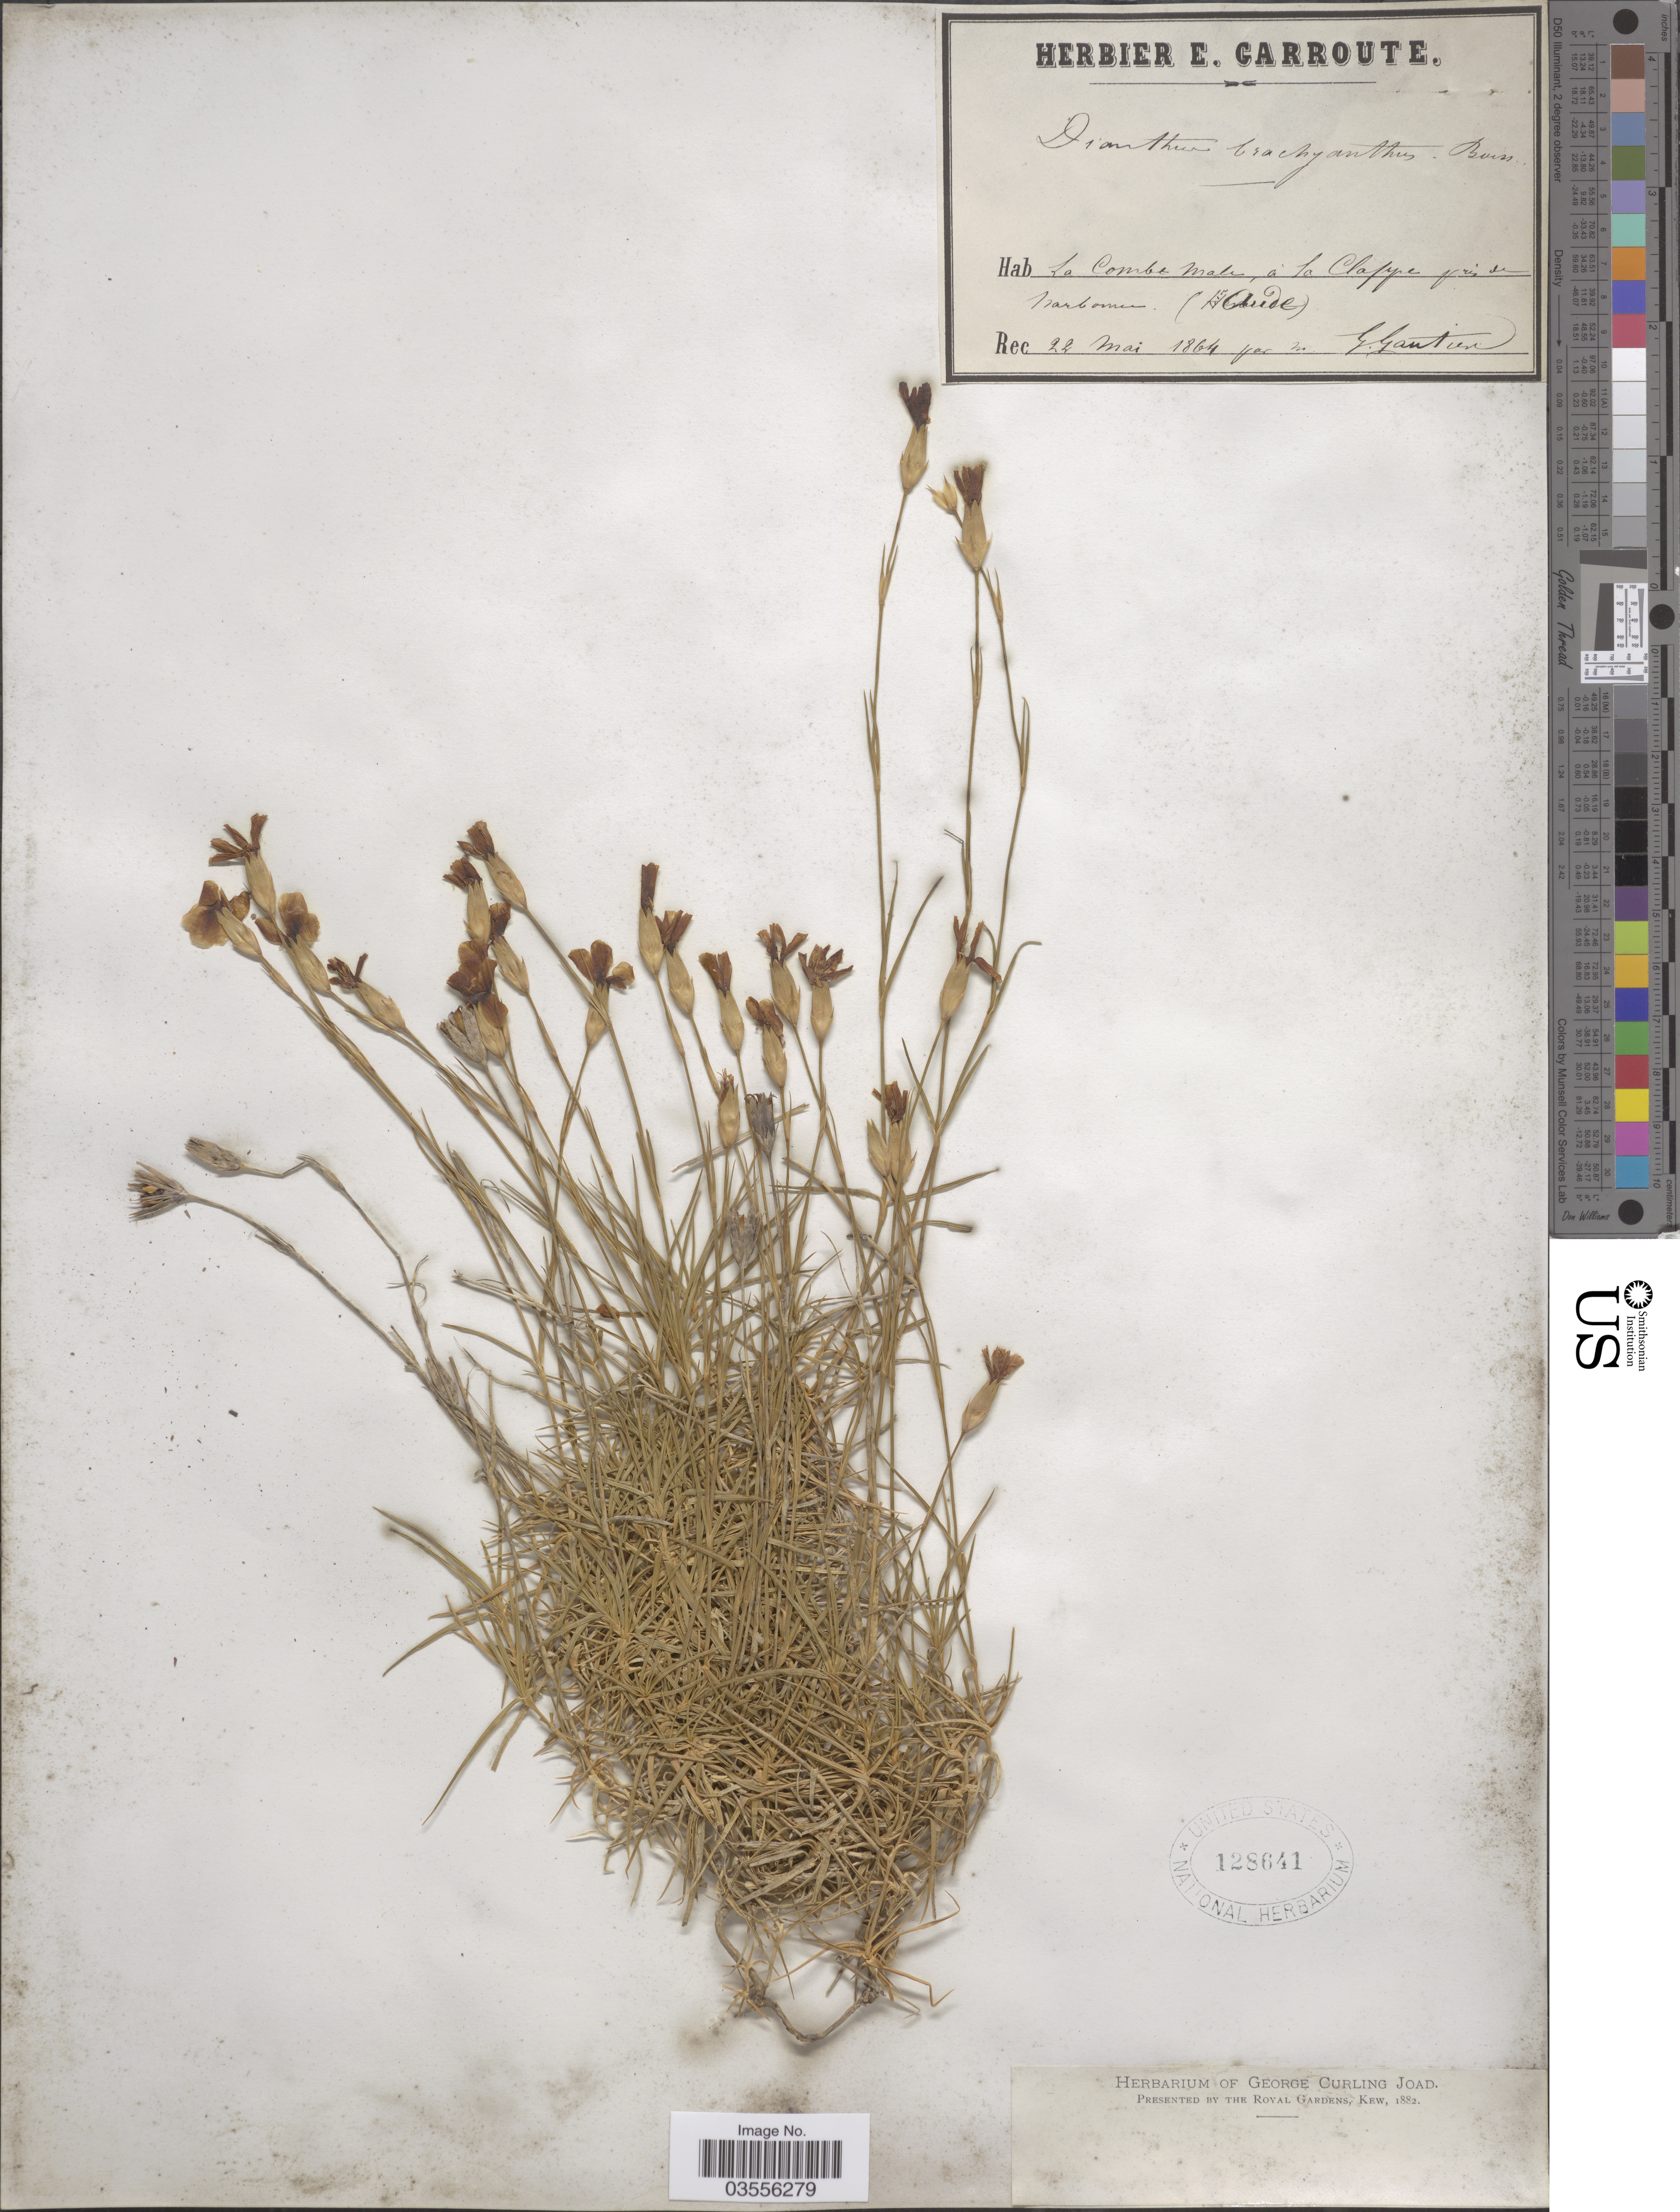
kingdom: Plantae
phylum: Tracheophyta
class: Magnoliopsida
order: Caryophyllales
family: Caryophyllaceae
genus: Dianthus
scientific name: Dianthus brachyanthus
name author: Boiss.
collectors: G. Gautier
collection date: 1864-05-22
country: France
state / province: Occitanie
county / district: Aude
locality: La Combe male, á la Classe [interpreted] prés de Narbonne (Aude).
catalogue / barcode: US 128641